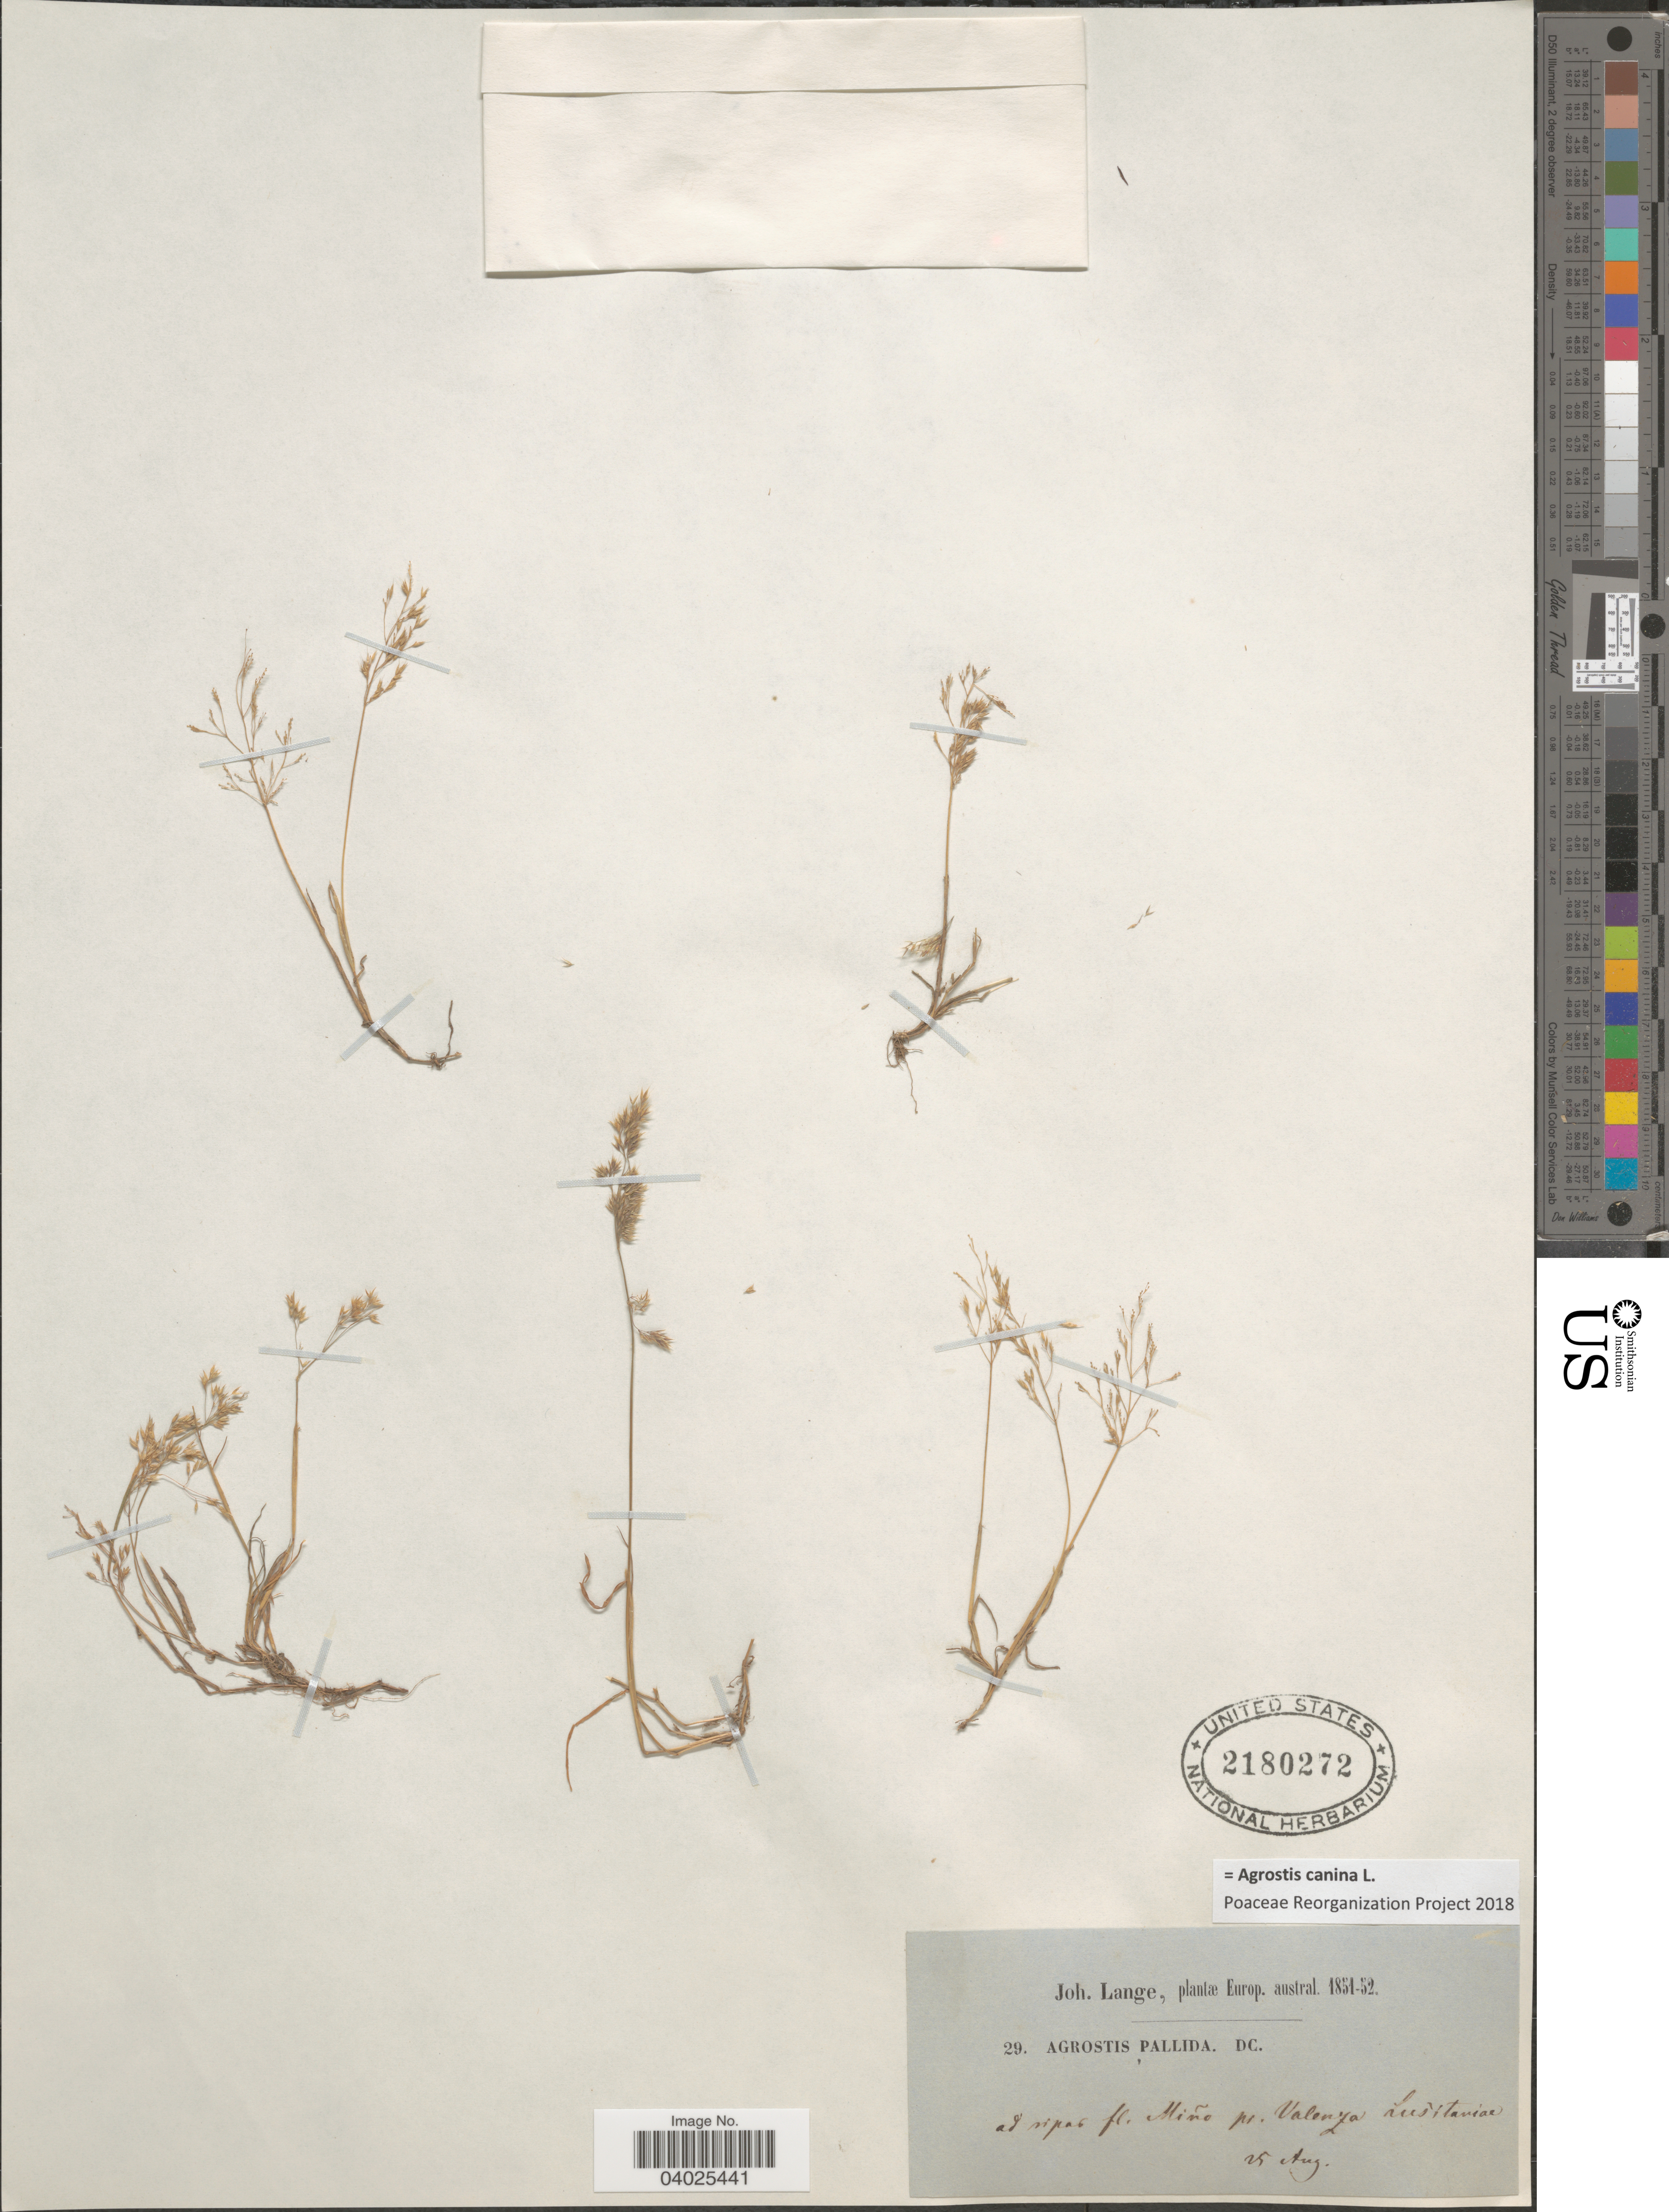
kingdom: Plantae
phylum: Tracheophyta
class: Liliopsida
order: Poales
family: Poaceae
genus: Agrostis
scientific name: Agrostis canina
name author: L.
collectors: J. M. C. Lange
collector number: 29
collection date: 1851-08-25/1852-08-25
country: Portugal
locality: Europ. austral. Ad ripas fl. Miño pr. Valenza Lusitaniae.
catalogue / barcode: US 2180272